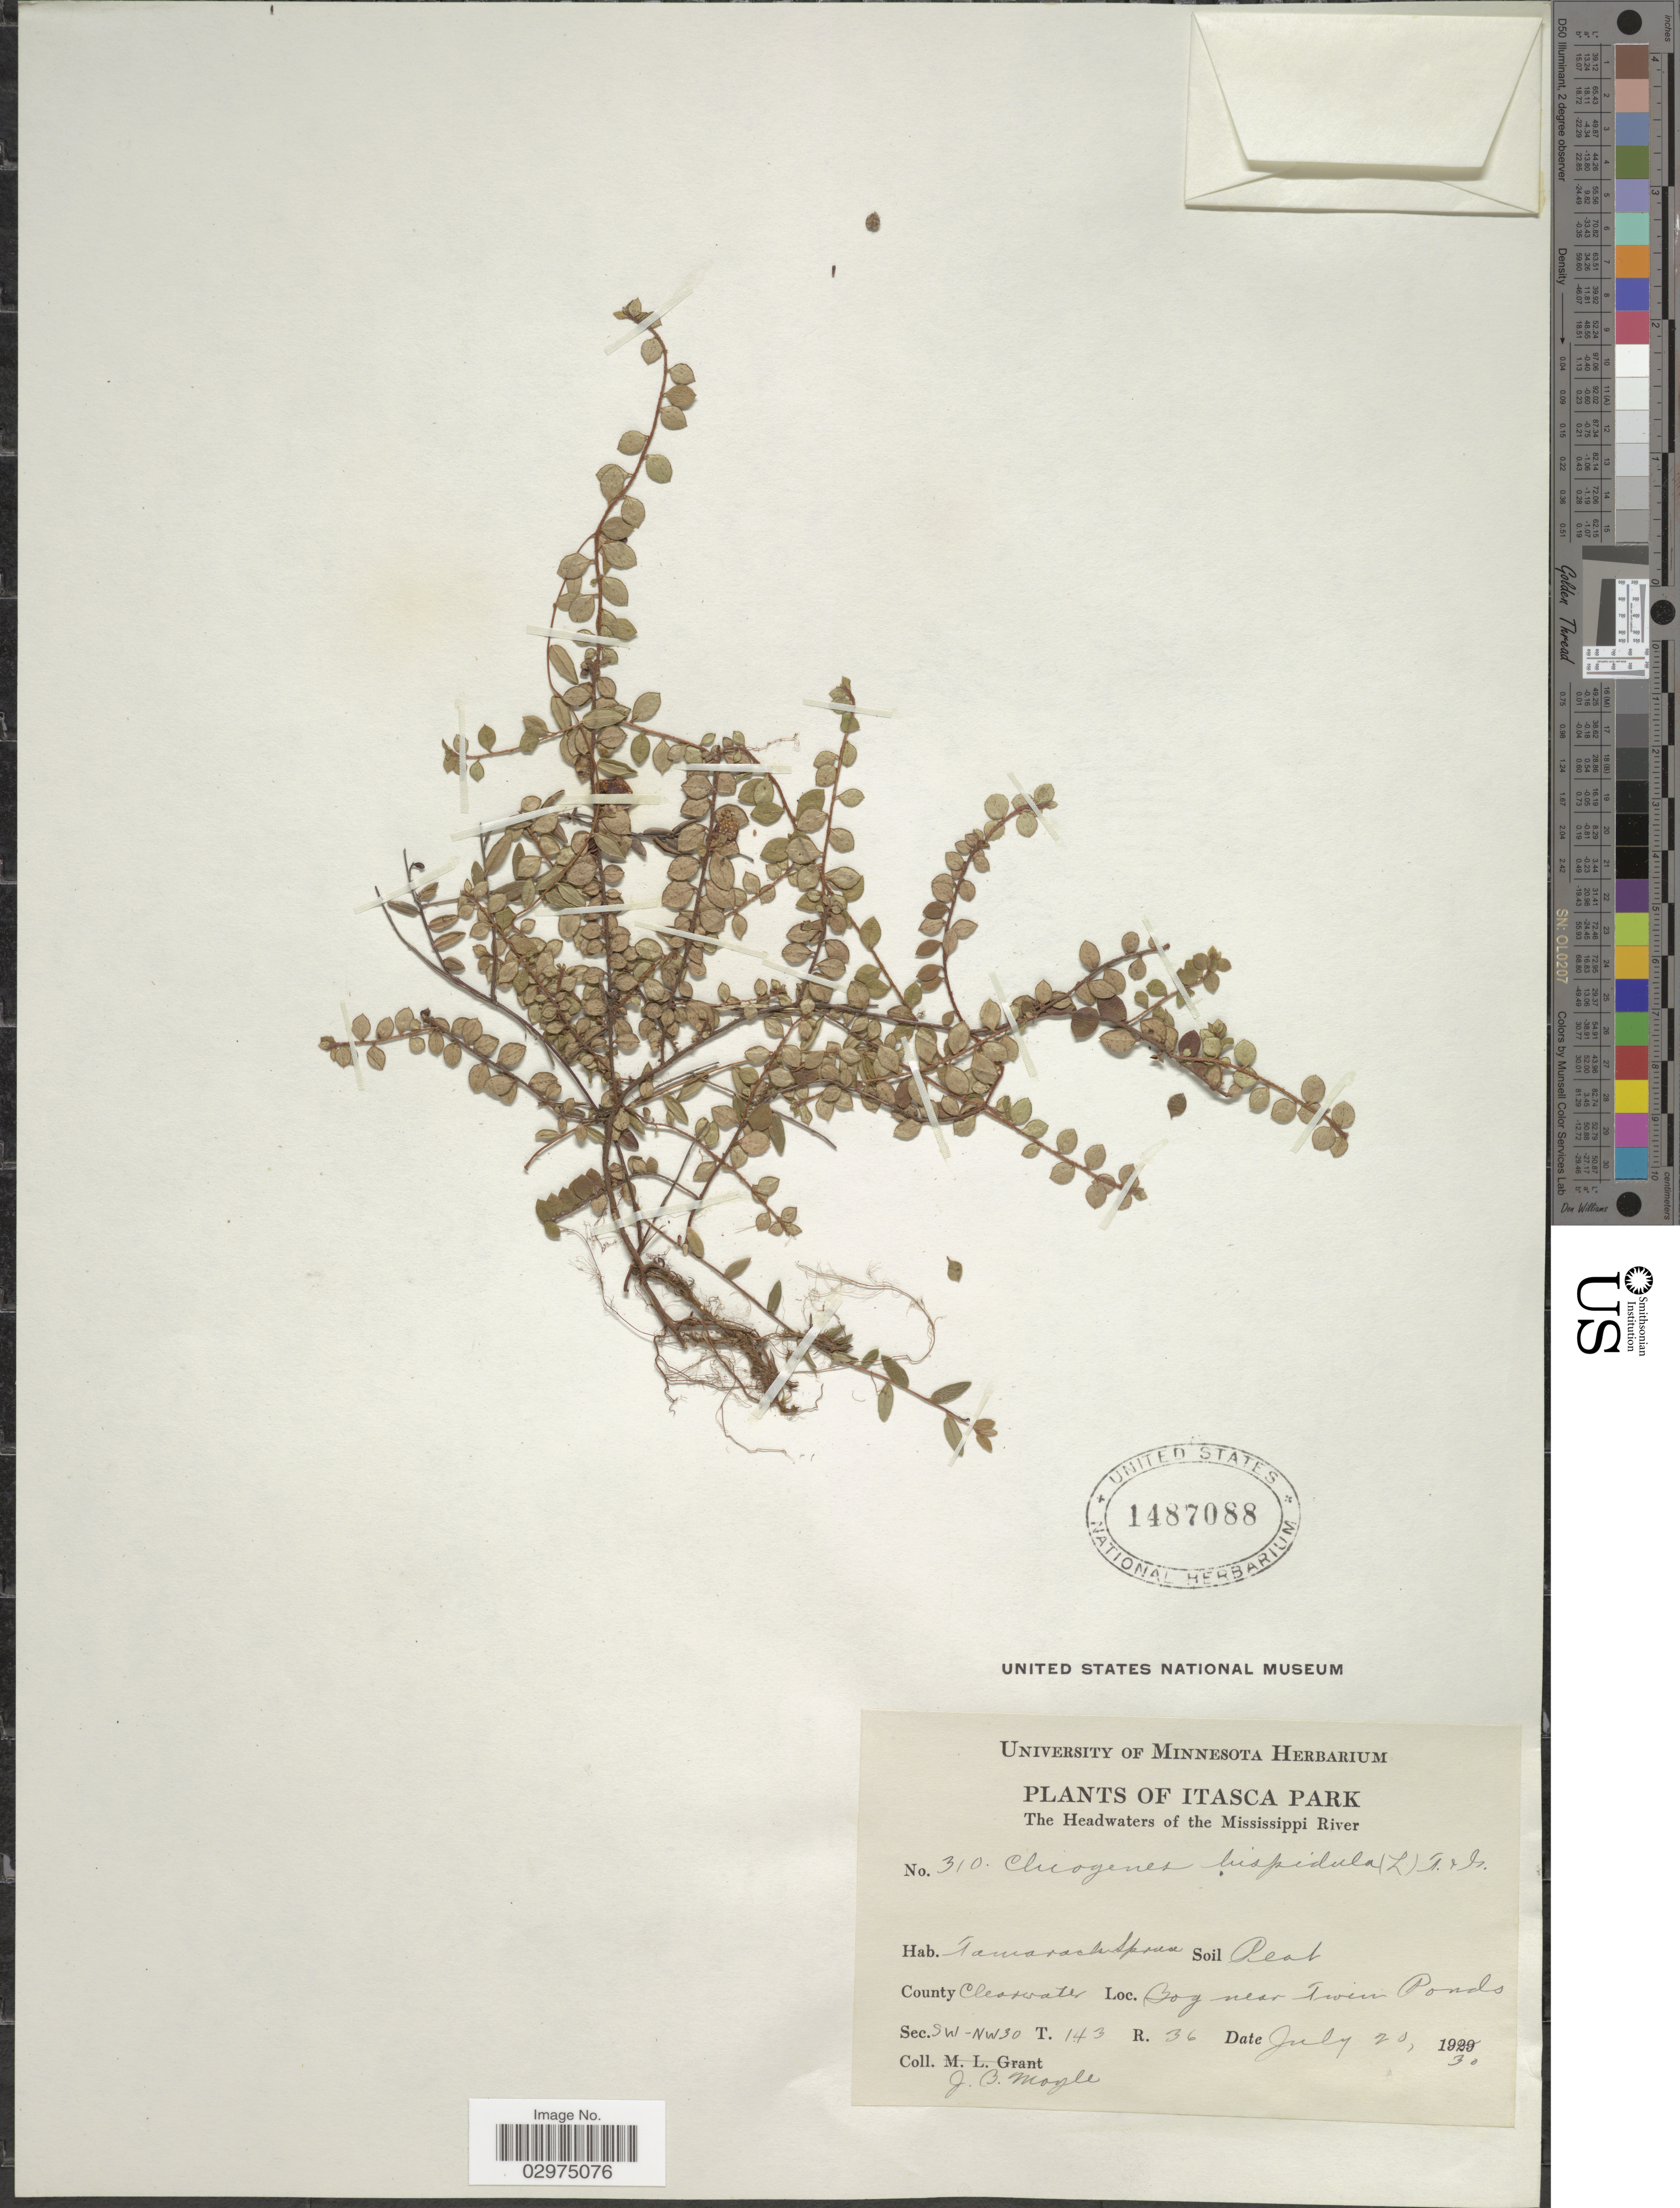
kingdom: Plantae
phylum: Tracheophyta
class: Magnoliopsida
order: Ericales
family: Ericaceae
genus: Gaultheria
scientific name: Gaultheria hispidula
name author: (L.) Muhl. ex Bigelow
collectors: J. Moyle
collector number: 310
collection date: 1930-07-20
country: United States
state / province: Minnesota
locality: Itasca Park. The Headwaters of the Mississippi River. County Clearwater. Bog near Twin Ponds. Sec. SW-NW 30 T. 143 R.36.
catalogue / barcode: US 1487088